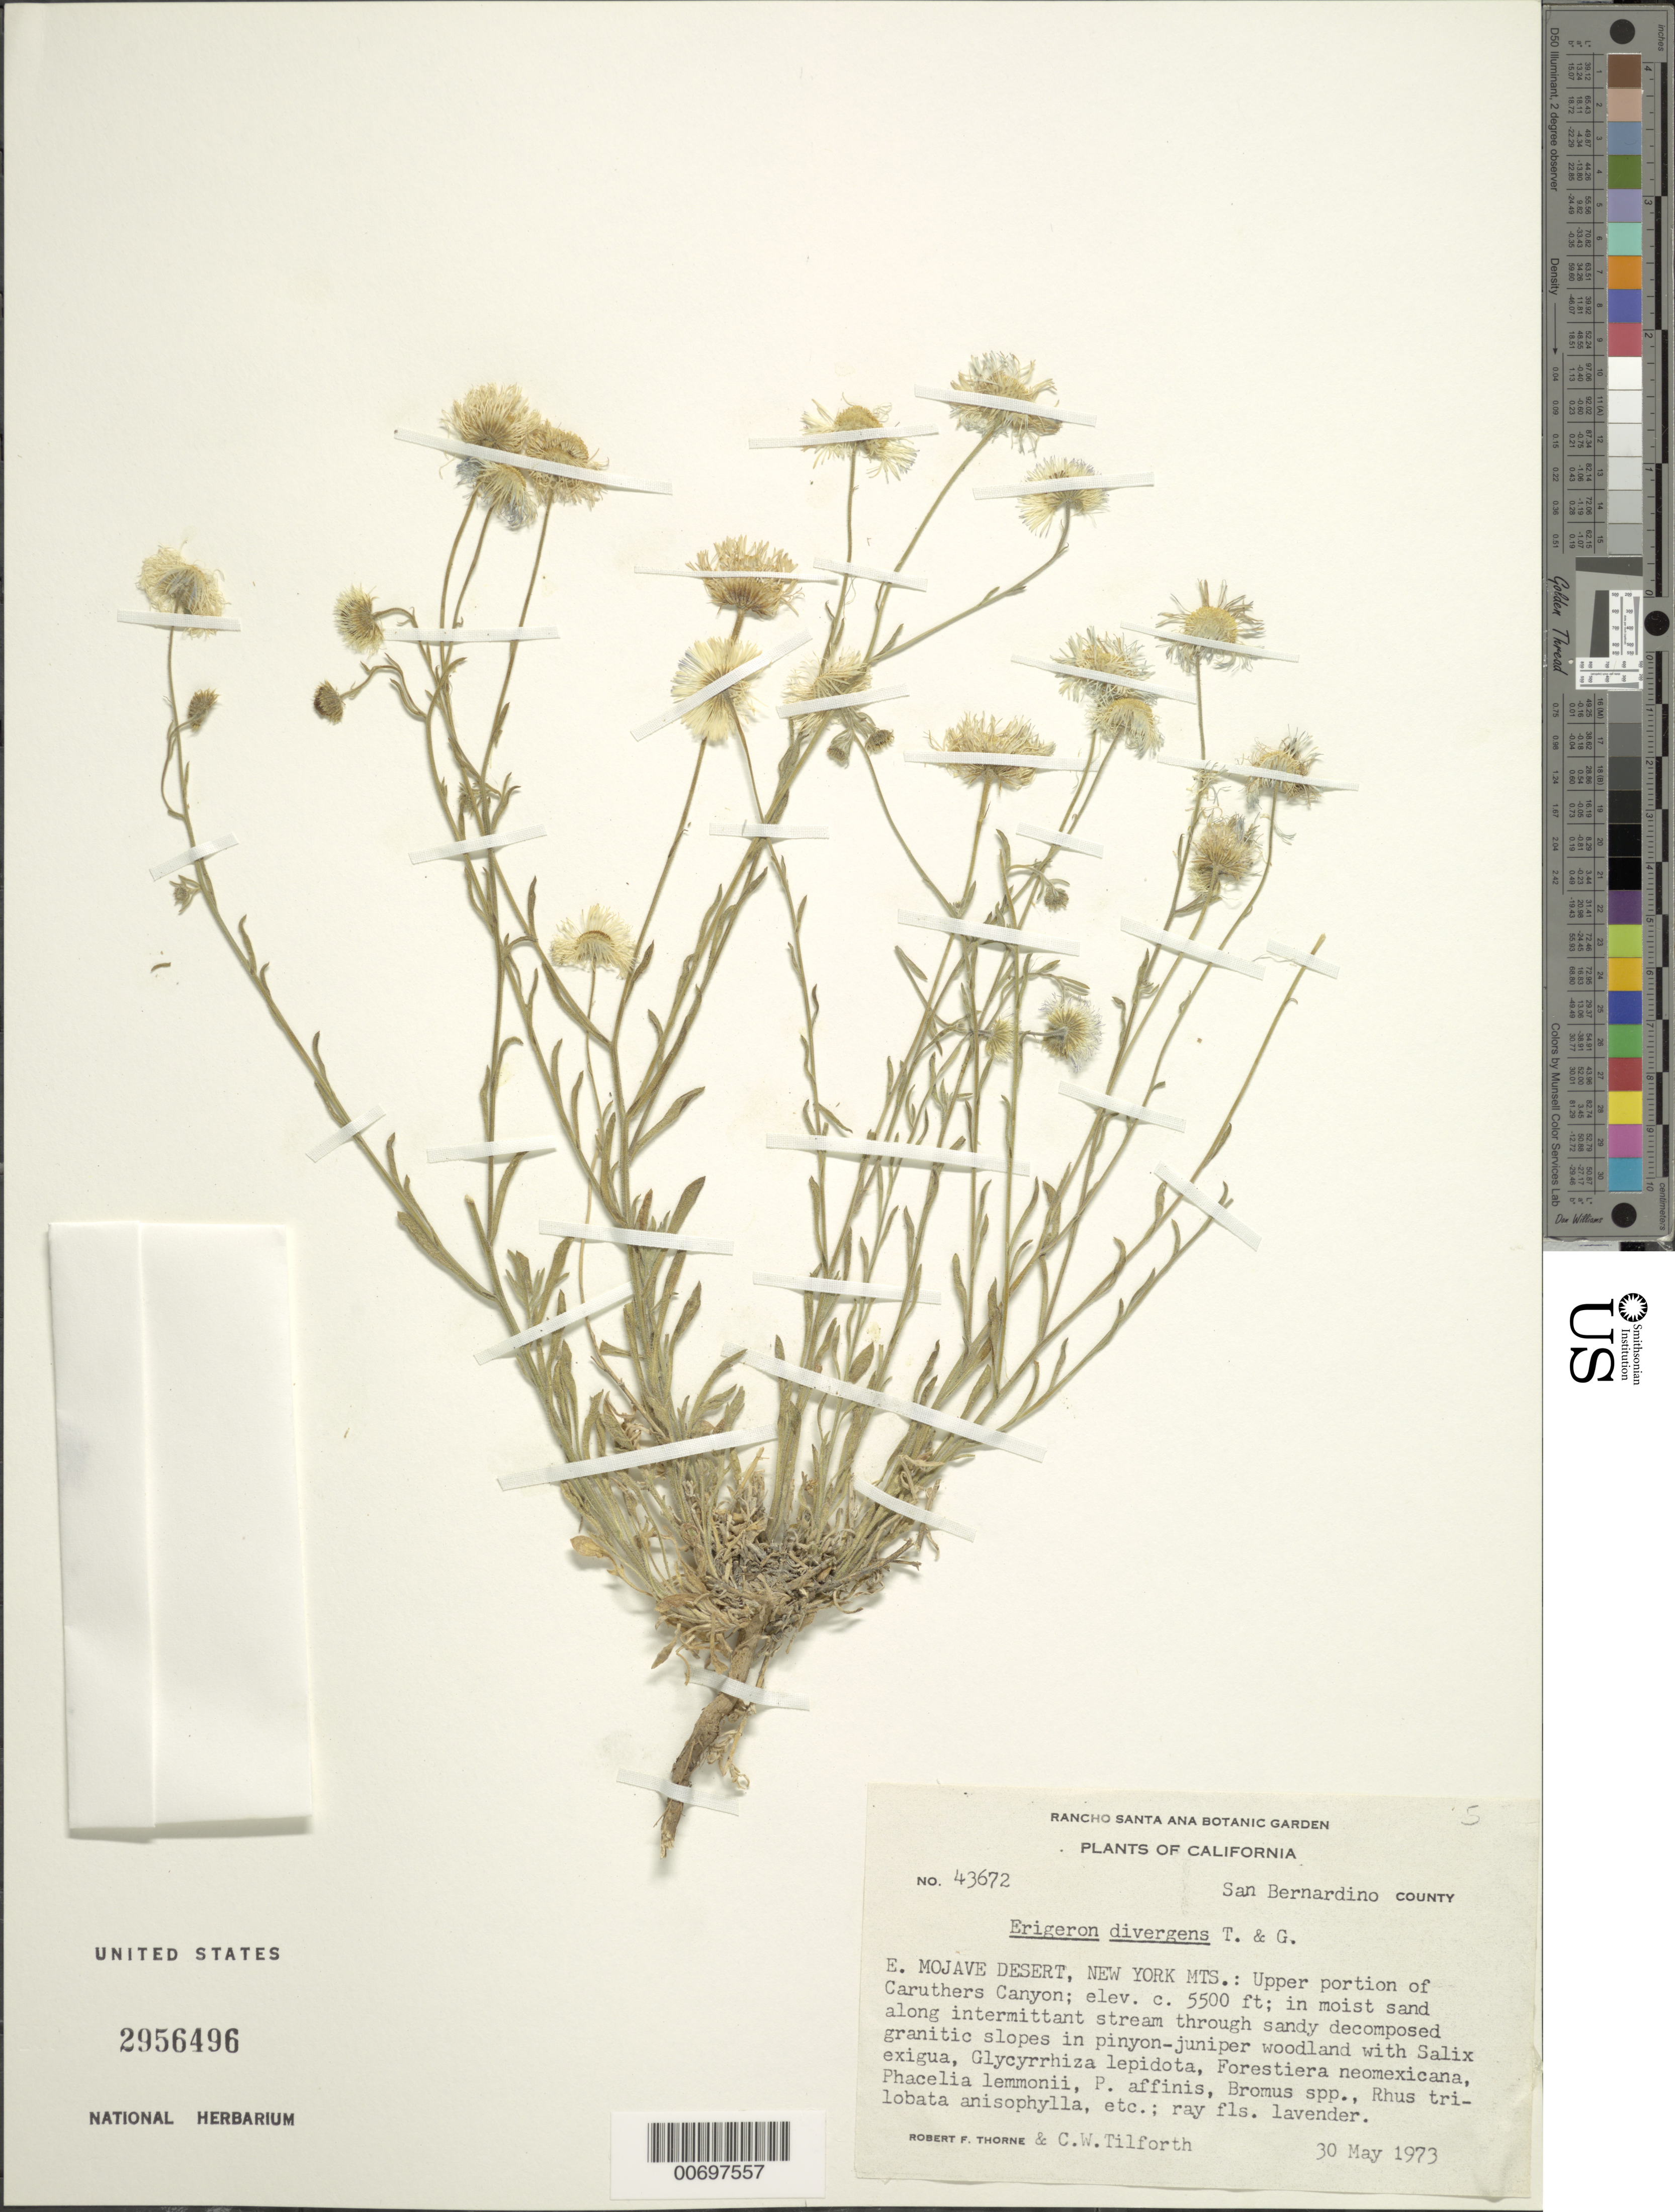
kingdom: Plantae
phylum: Tracheophyta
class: Magnoliopsida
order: Asterales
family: Asteraceae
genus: Erigeron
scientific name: Erigeron divergens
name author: Torr. & A. Gray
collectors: R. F. Thorne & C. Tilforth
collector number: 43672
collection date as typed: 30 May 1973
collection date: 1973-05-30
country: United States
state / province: California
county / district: San Bernardino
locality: E. Mojave Desert, New York Mts.: Upper portion of Caruthers Canyon.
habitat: In moist sand along intermittant stream through sandy decompsed granitic slopes in pinyon-juniper woodland.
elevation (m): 1676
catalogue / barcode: US 2956496